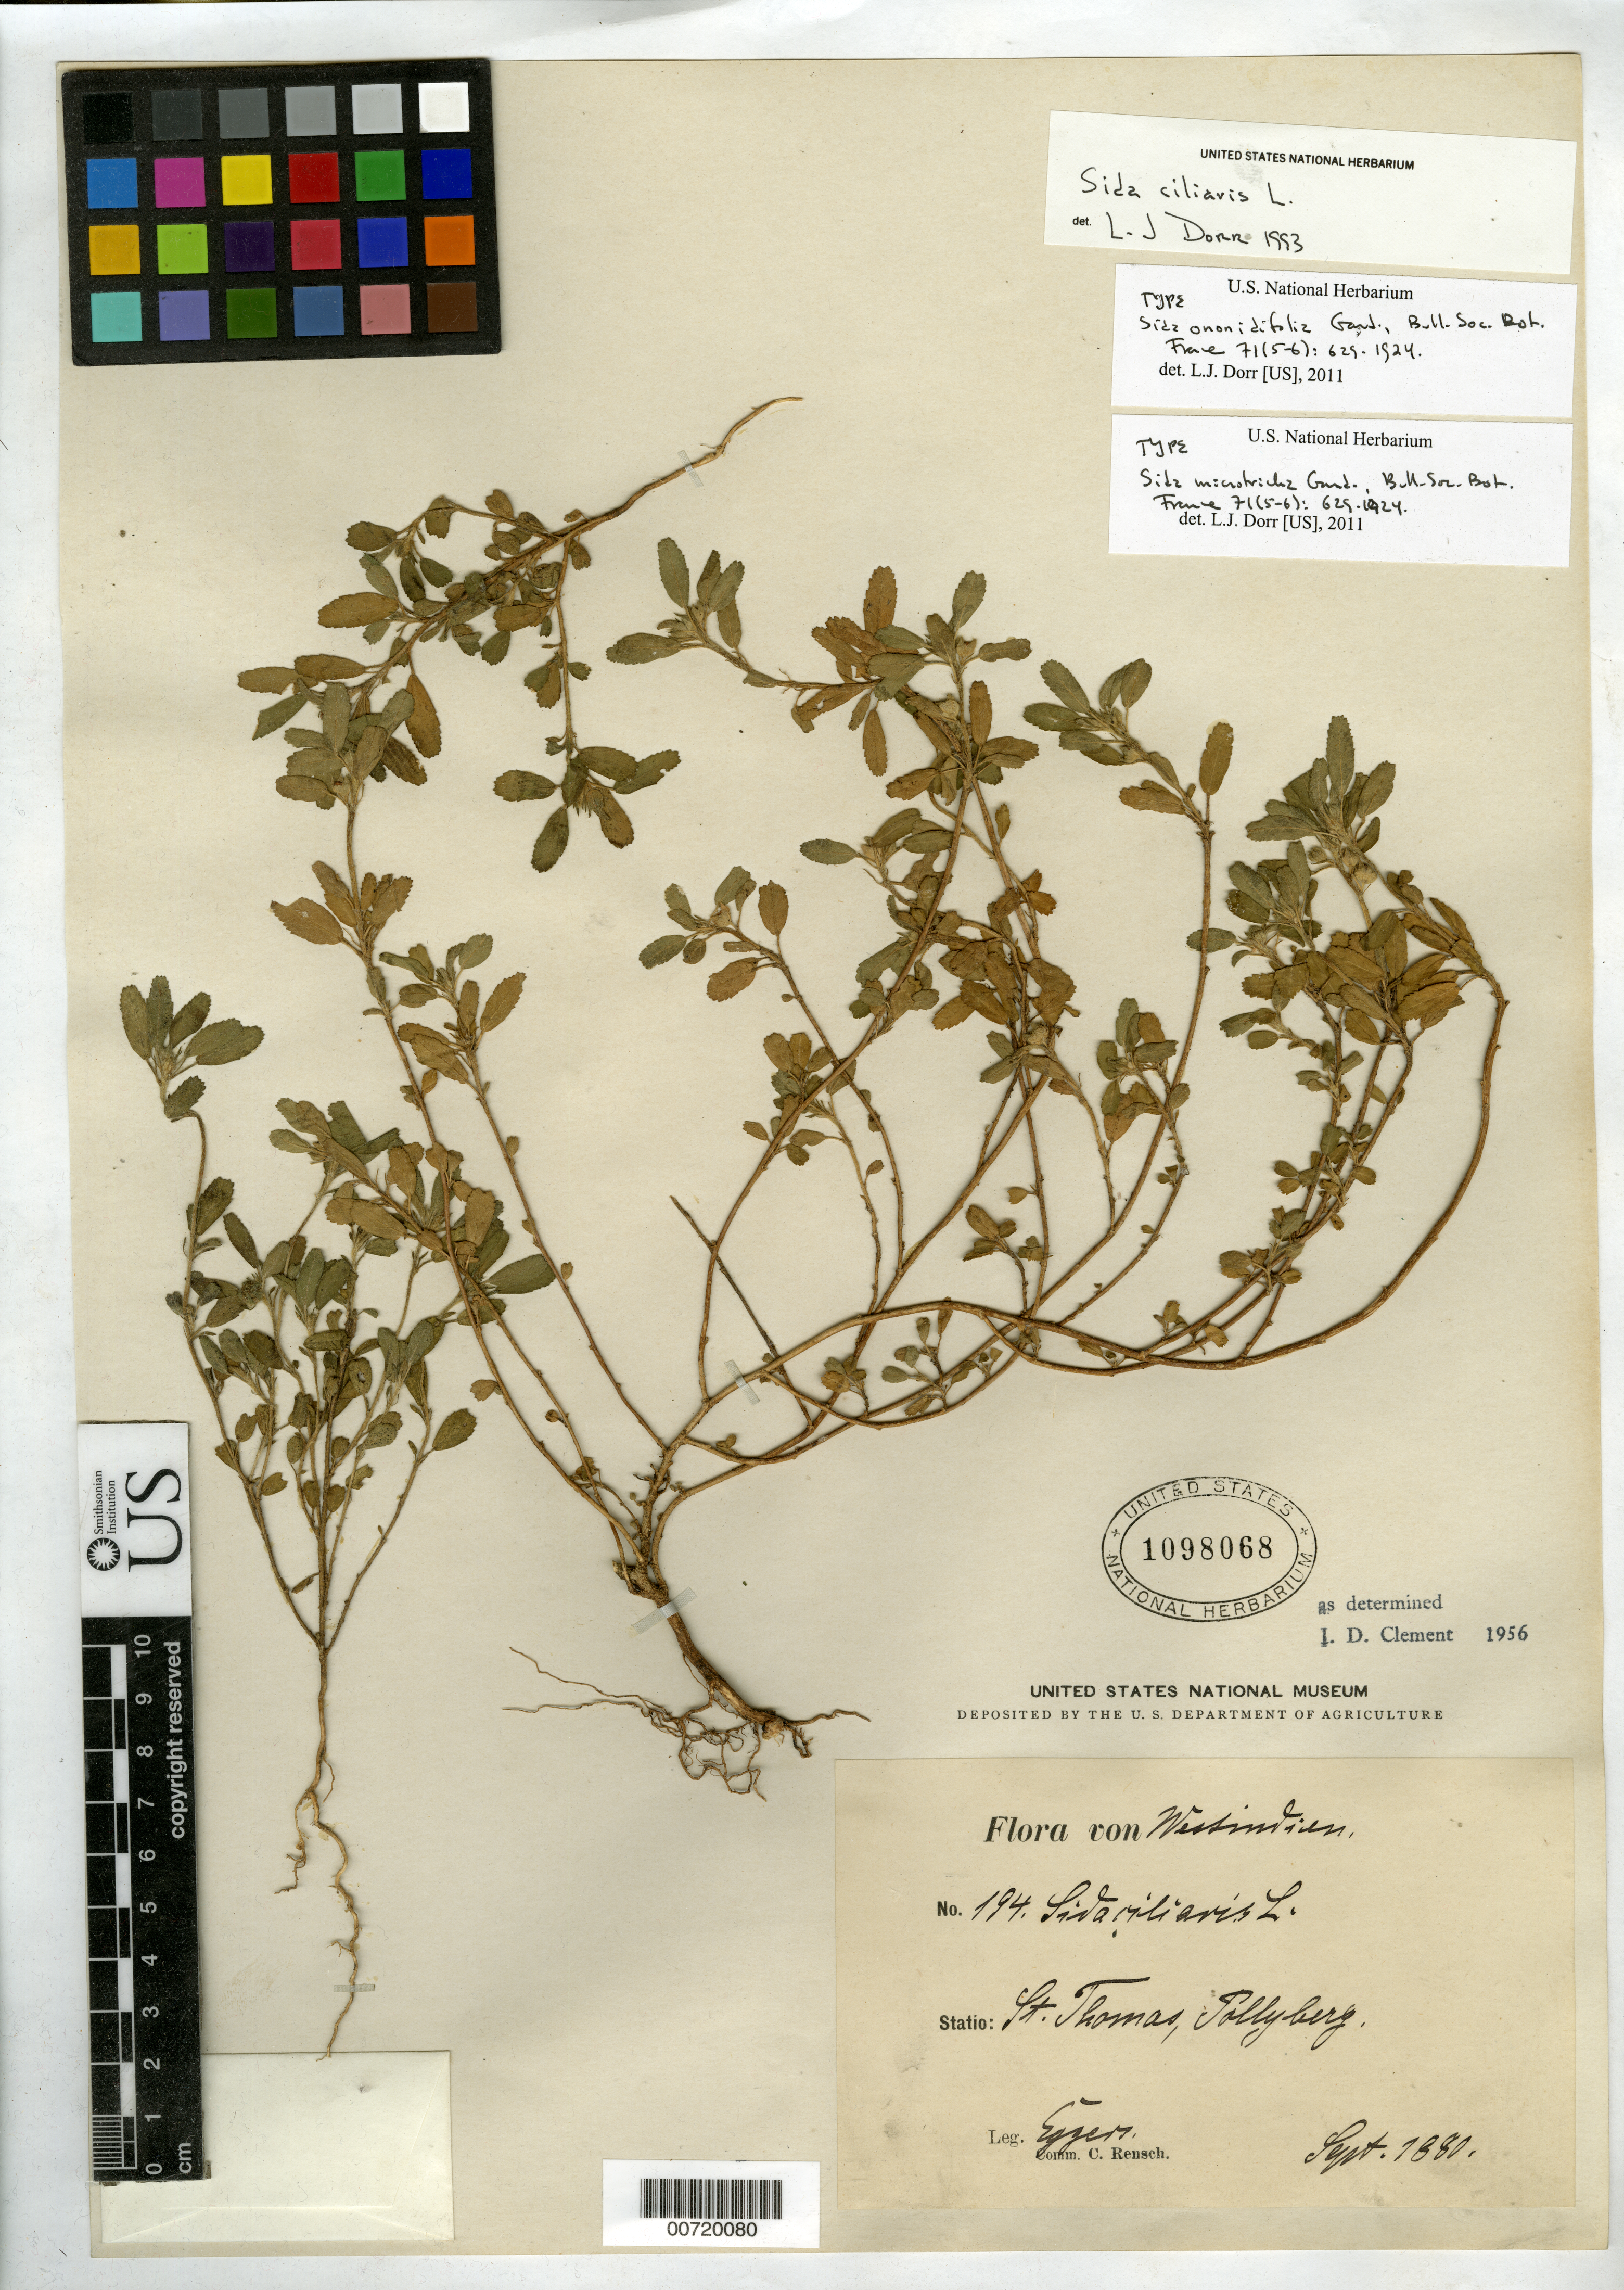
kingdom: Plantae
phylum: Tracheophyta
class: Magnoliopsida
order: Malvales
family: Malvaceae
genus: Sida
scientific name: Sida microtricha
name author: Gand.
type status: Type Collection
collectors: H. F. A. von Eggers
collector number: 194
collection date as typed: Sep 1880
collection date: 1880-09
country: U.S. Virgin Islands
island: St. Thomas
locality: St. Thomas, Pollyberg.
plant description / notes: Also a type of Sida ononidifolia Gandoger.; Also a type of Sida microtricha Gandoger.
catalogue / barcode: US 1098068